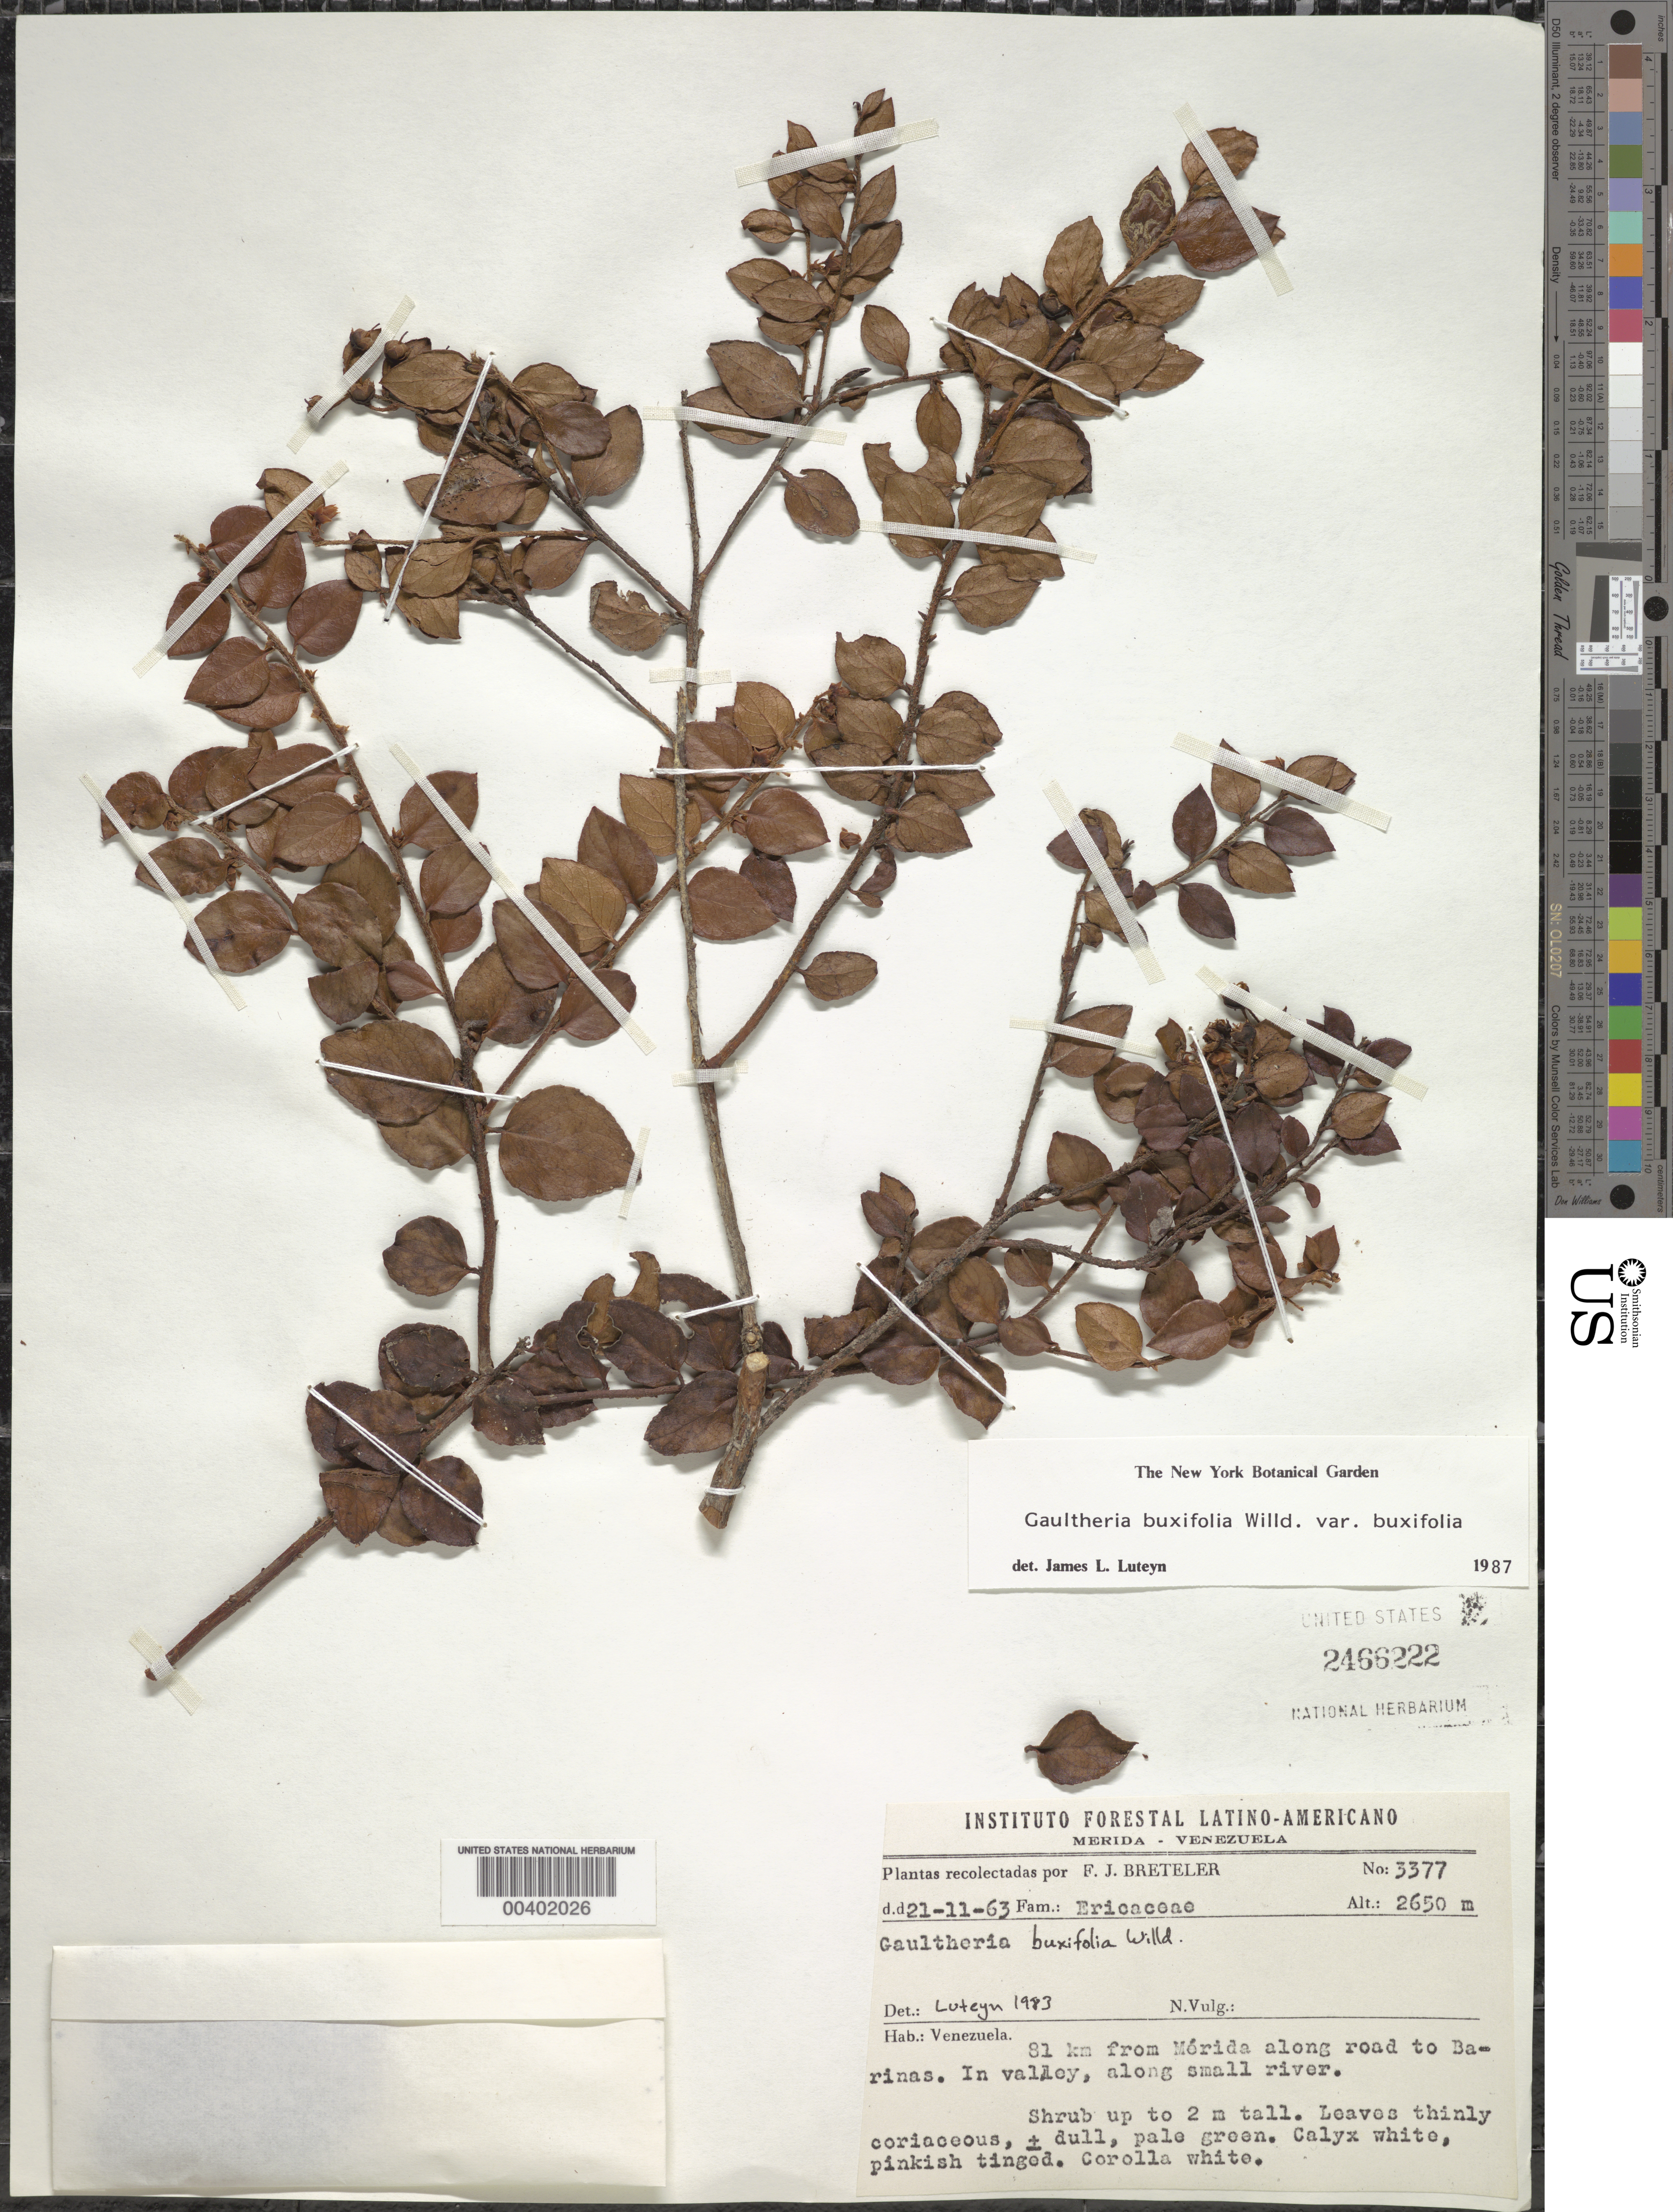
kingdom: Plantae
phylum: Tracheophyta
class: Magnoliopsida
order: Ericales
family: Ericaceae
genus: Gaultheria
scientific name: Gaultheria buxifolia var. buxifolia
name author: Willd.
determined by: Luteyn, J. L.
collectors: F. J. Breteler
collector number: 3377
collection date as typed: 21 Nov 1963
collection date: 1963-11-21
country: Venezuela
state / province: Mérida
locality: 81 km from Mérida along road to Barinas.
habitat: In valley, along small river.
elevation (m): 2650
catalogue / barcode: US 2466222